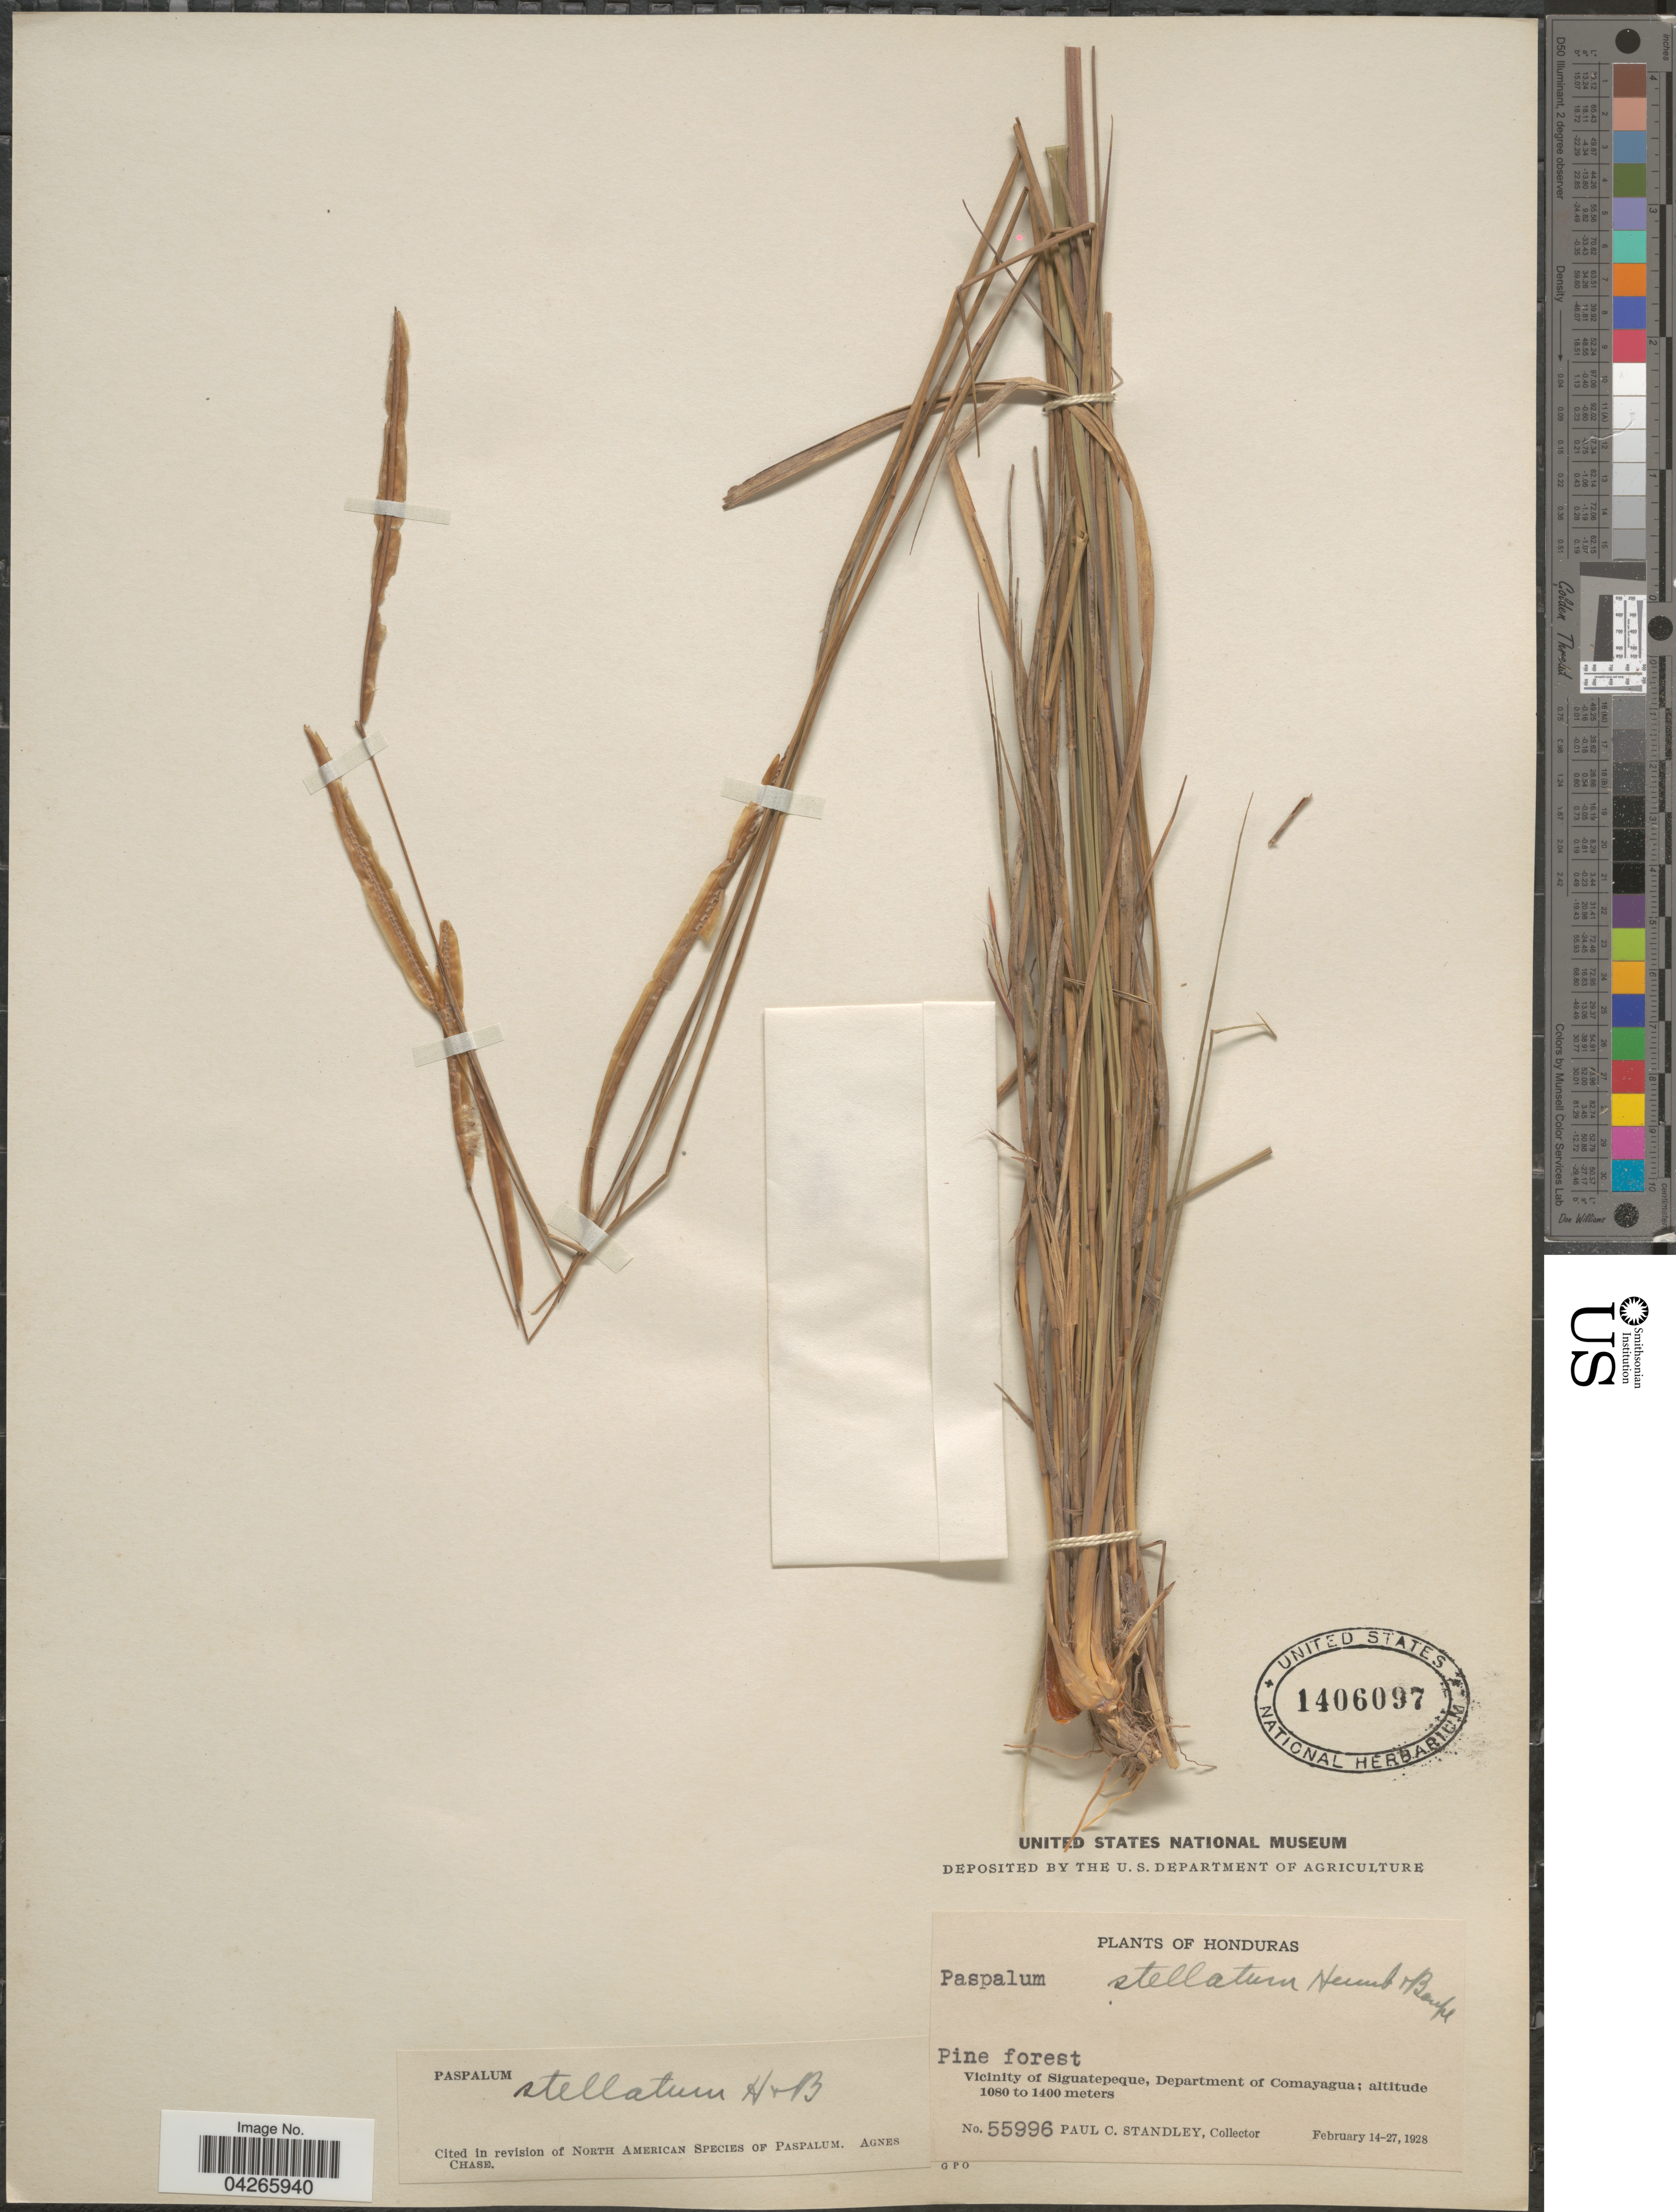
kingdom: Plantae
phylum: Tracheophyta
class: Liliopsida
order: Poales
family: Poaceae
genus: Paspalum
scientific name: Paspalum stellatum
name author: Humb. & Bonpl. ex Flüggé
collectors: P. C. Standley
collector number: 55996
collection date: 1928-02-14/1928-02-27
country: Honduras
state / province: Comayagua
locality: Vicinity of Siguatepeque, Department of Comayagua.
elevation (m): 1080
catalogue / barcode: US 1406097